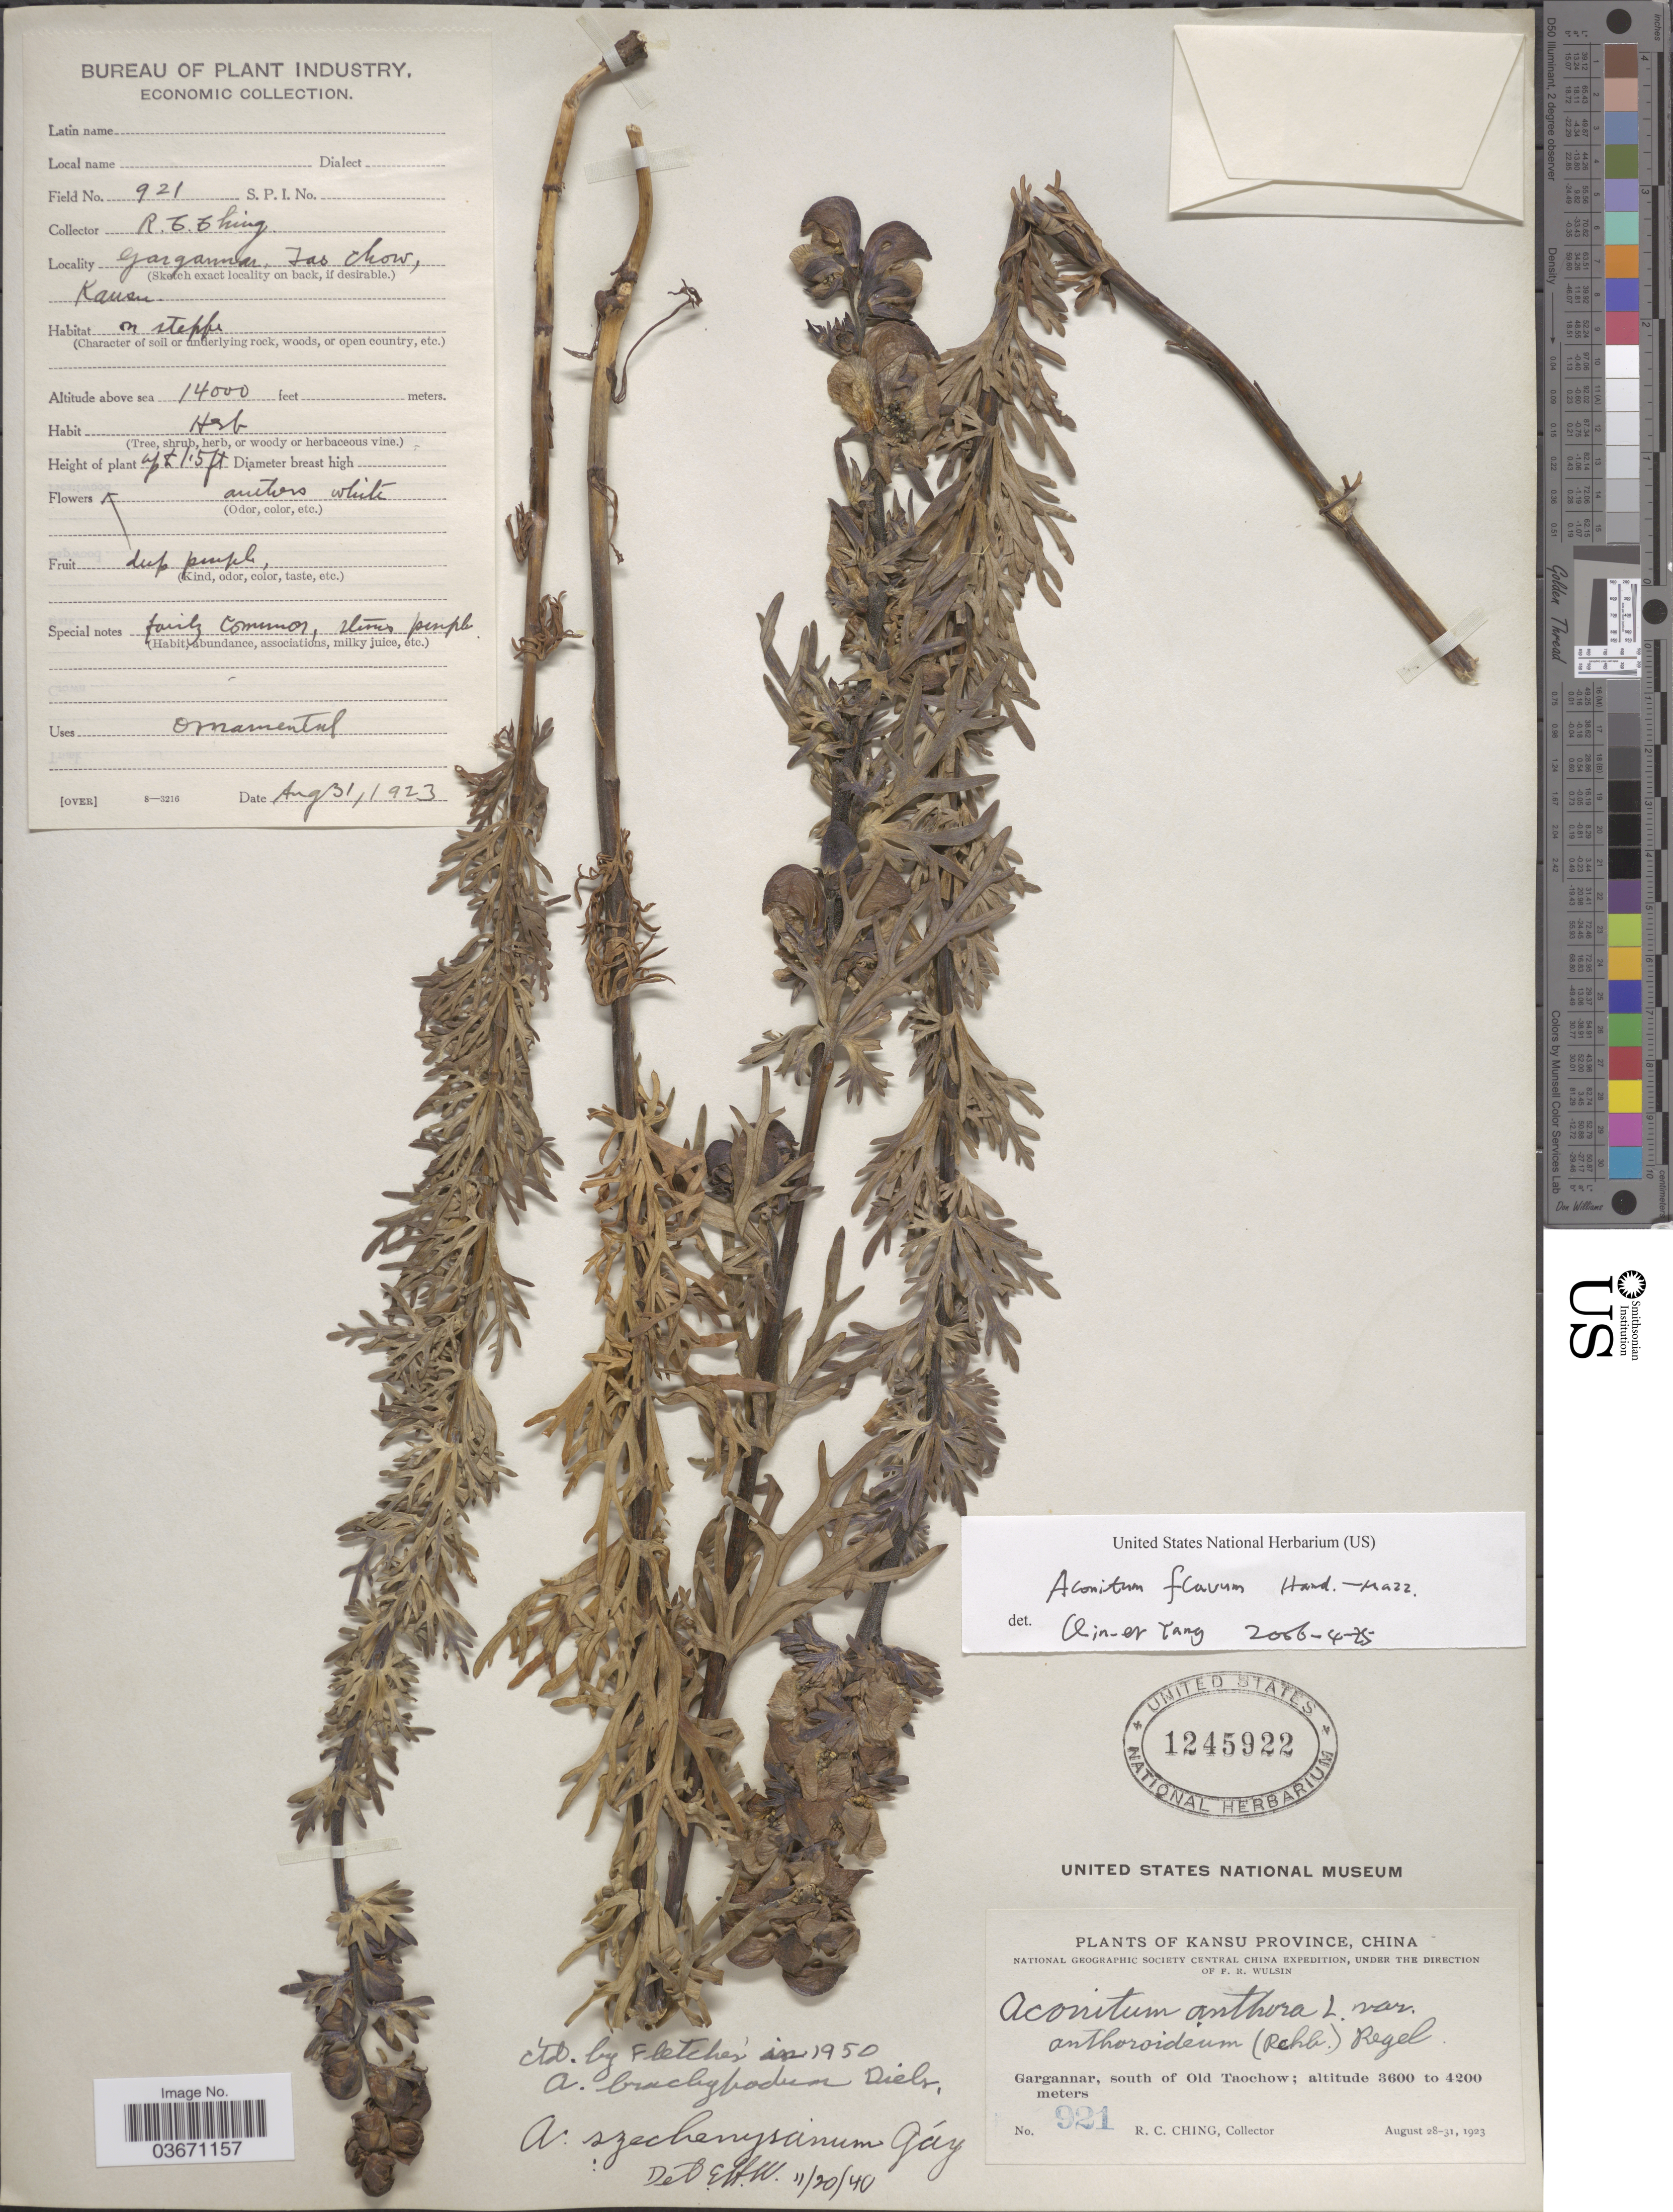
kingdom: Plantae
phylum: Tracheophyta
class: Magnoliopsida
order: Ranunculales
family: Ranunculaceae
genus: Aconitum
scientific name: Aconitum flavum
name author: Hand.-Mazz.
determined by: Yang, Q. E.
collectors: R. C. Ching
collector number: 921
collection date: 1923-08-28/1923-08-31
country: China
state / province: Gansu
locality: Kansu Province. Gargannar, south of Old Taochow.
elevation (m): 3600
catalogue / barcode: US 1245922